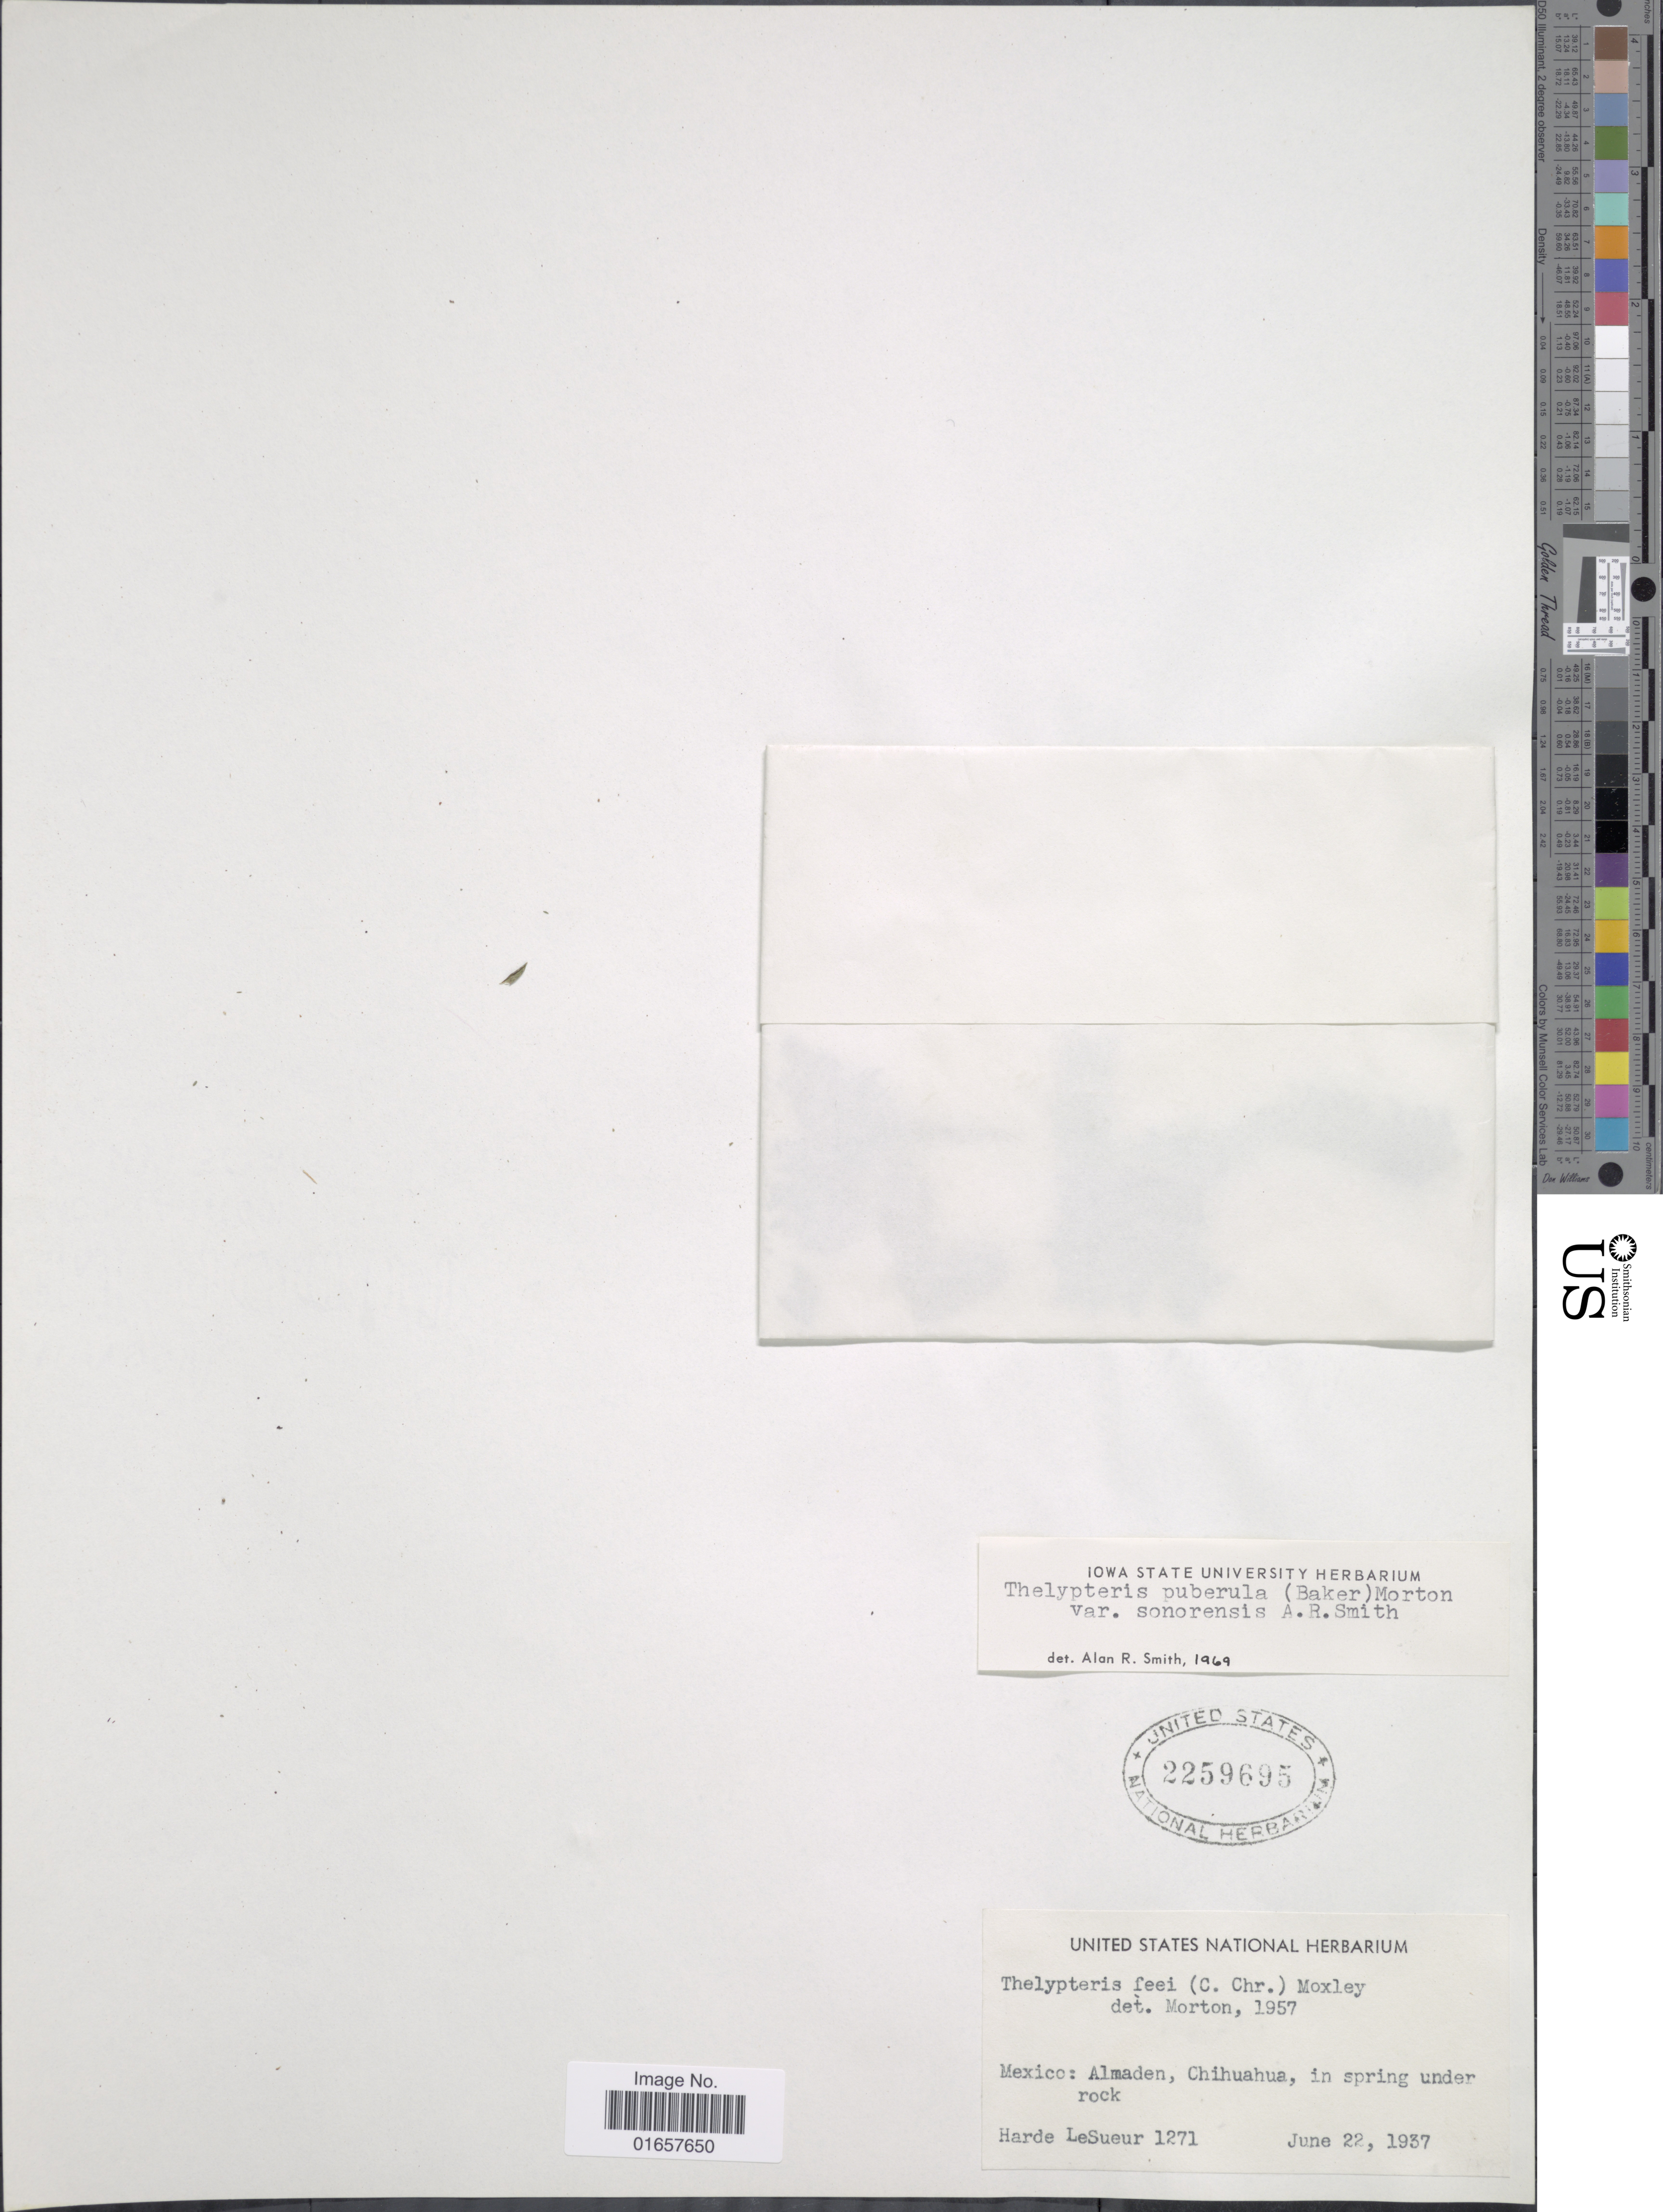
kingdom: Plantae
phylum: Tracheophyta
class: Polypodiopsida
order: Polypodiales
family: Thelypteridaceae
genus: Christella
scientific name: Christella puberula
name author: (Baker) Á. Löve & D. Löve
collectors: H. LeSueur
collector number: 1271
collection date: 1937-06-22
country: Mexico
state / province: Chihuahua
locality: Mexico, Almaden, Chichuahua, in spring under rock.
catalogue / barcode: US 2259695